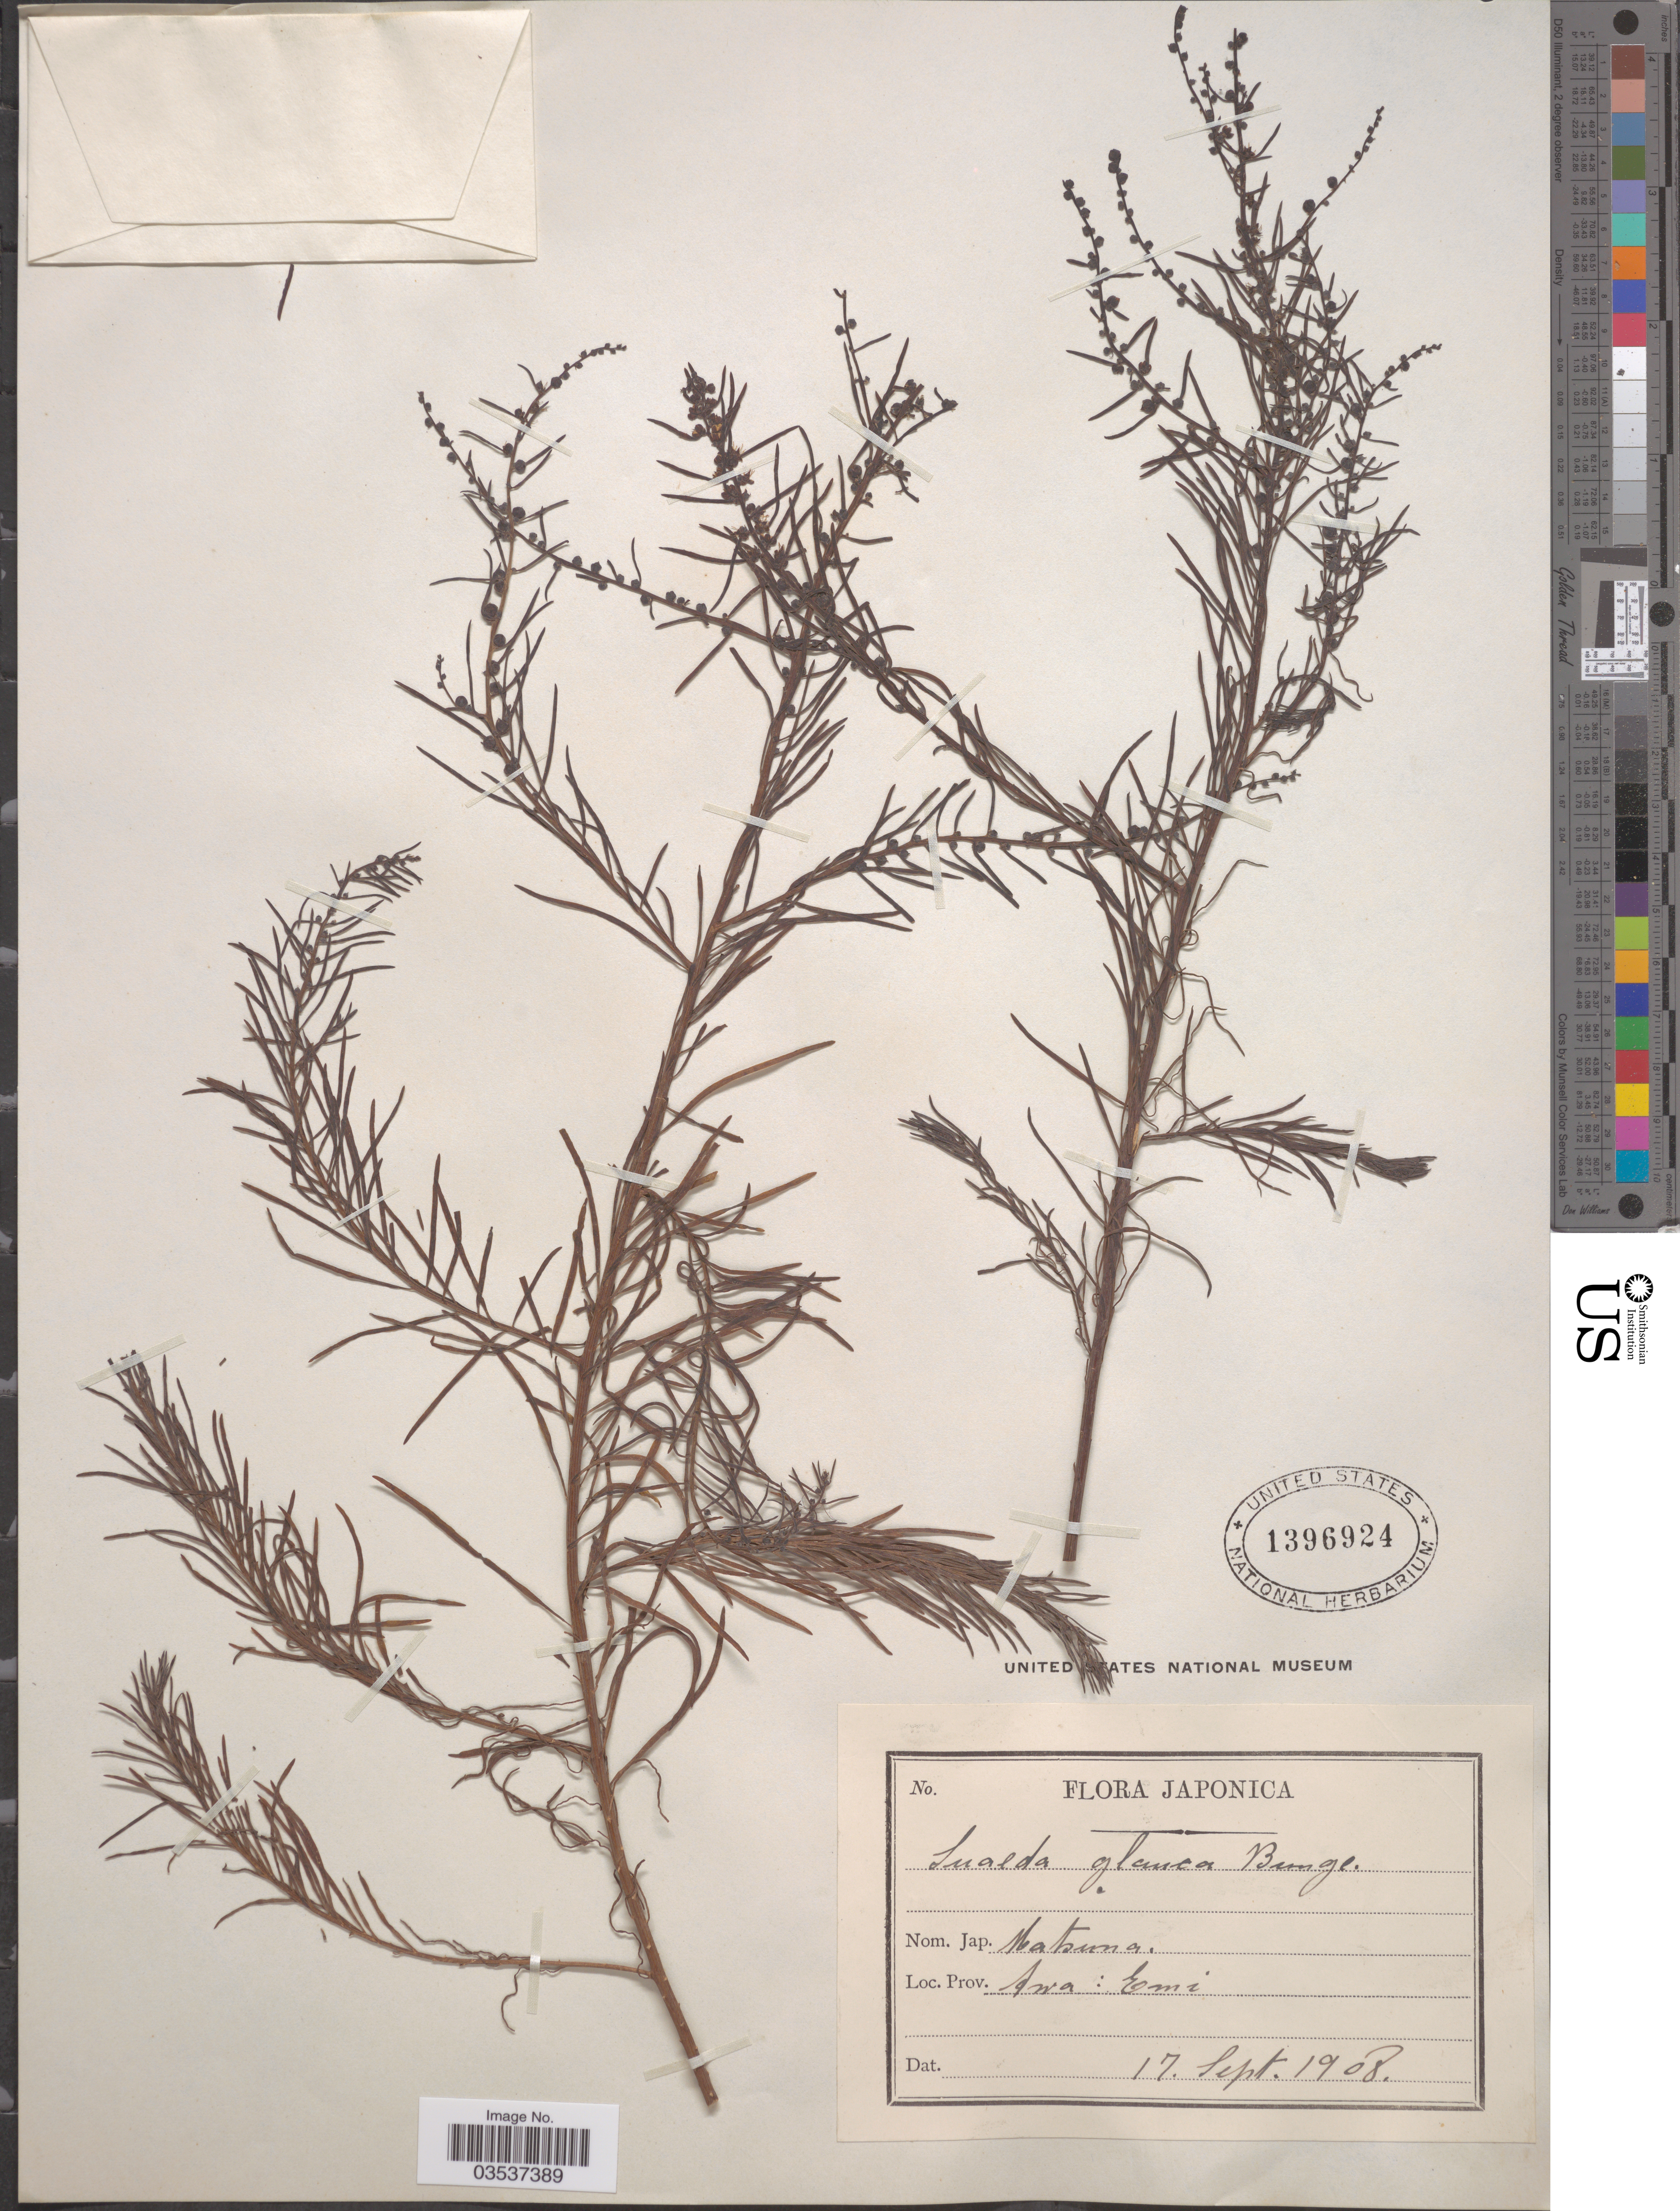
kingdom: Plantae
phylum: Tracheophyta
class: Magnoliopsida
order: Caryophyllales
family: Amaranthaceae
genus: Suaeda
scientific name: Suaeda glauca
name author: (Bunge) Bunge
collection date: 1908-09-17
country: Japan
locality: Prov. Awa: Emi.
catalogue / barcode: US 1396924